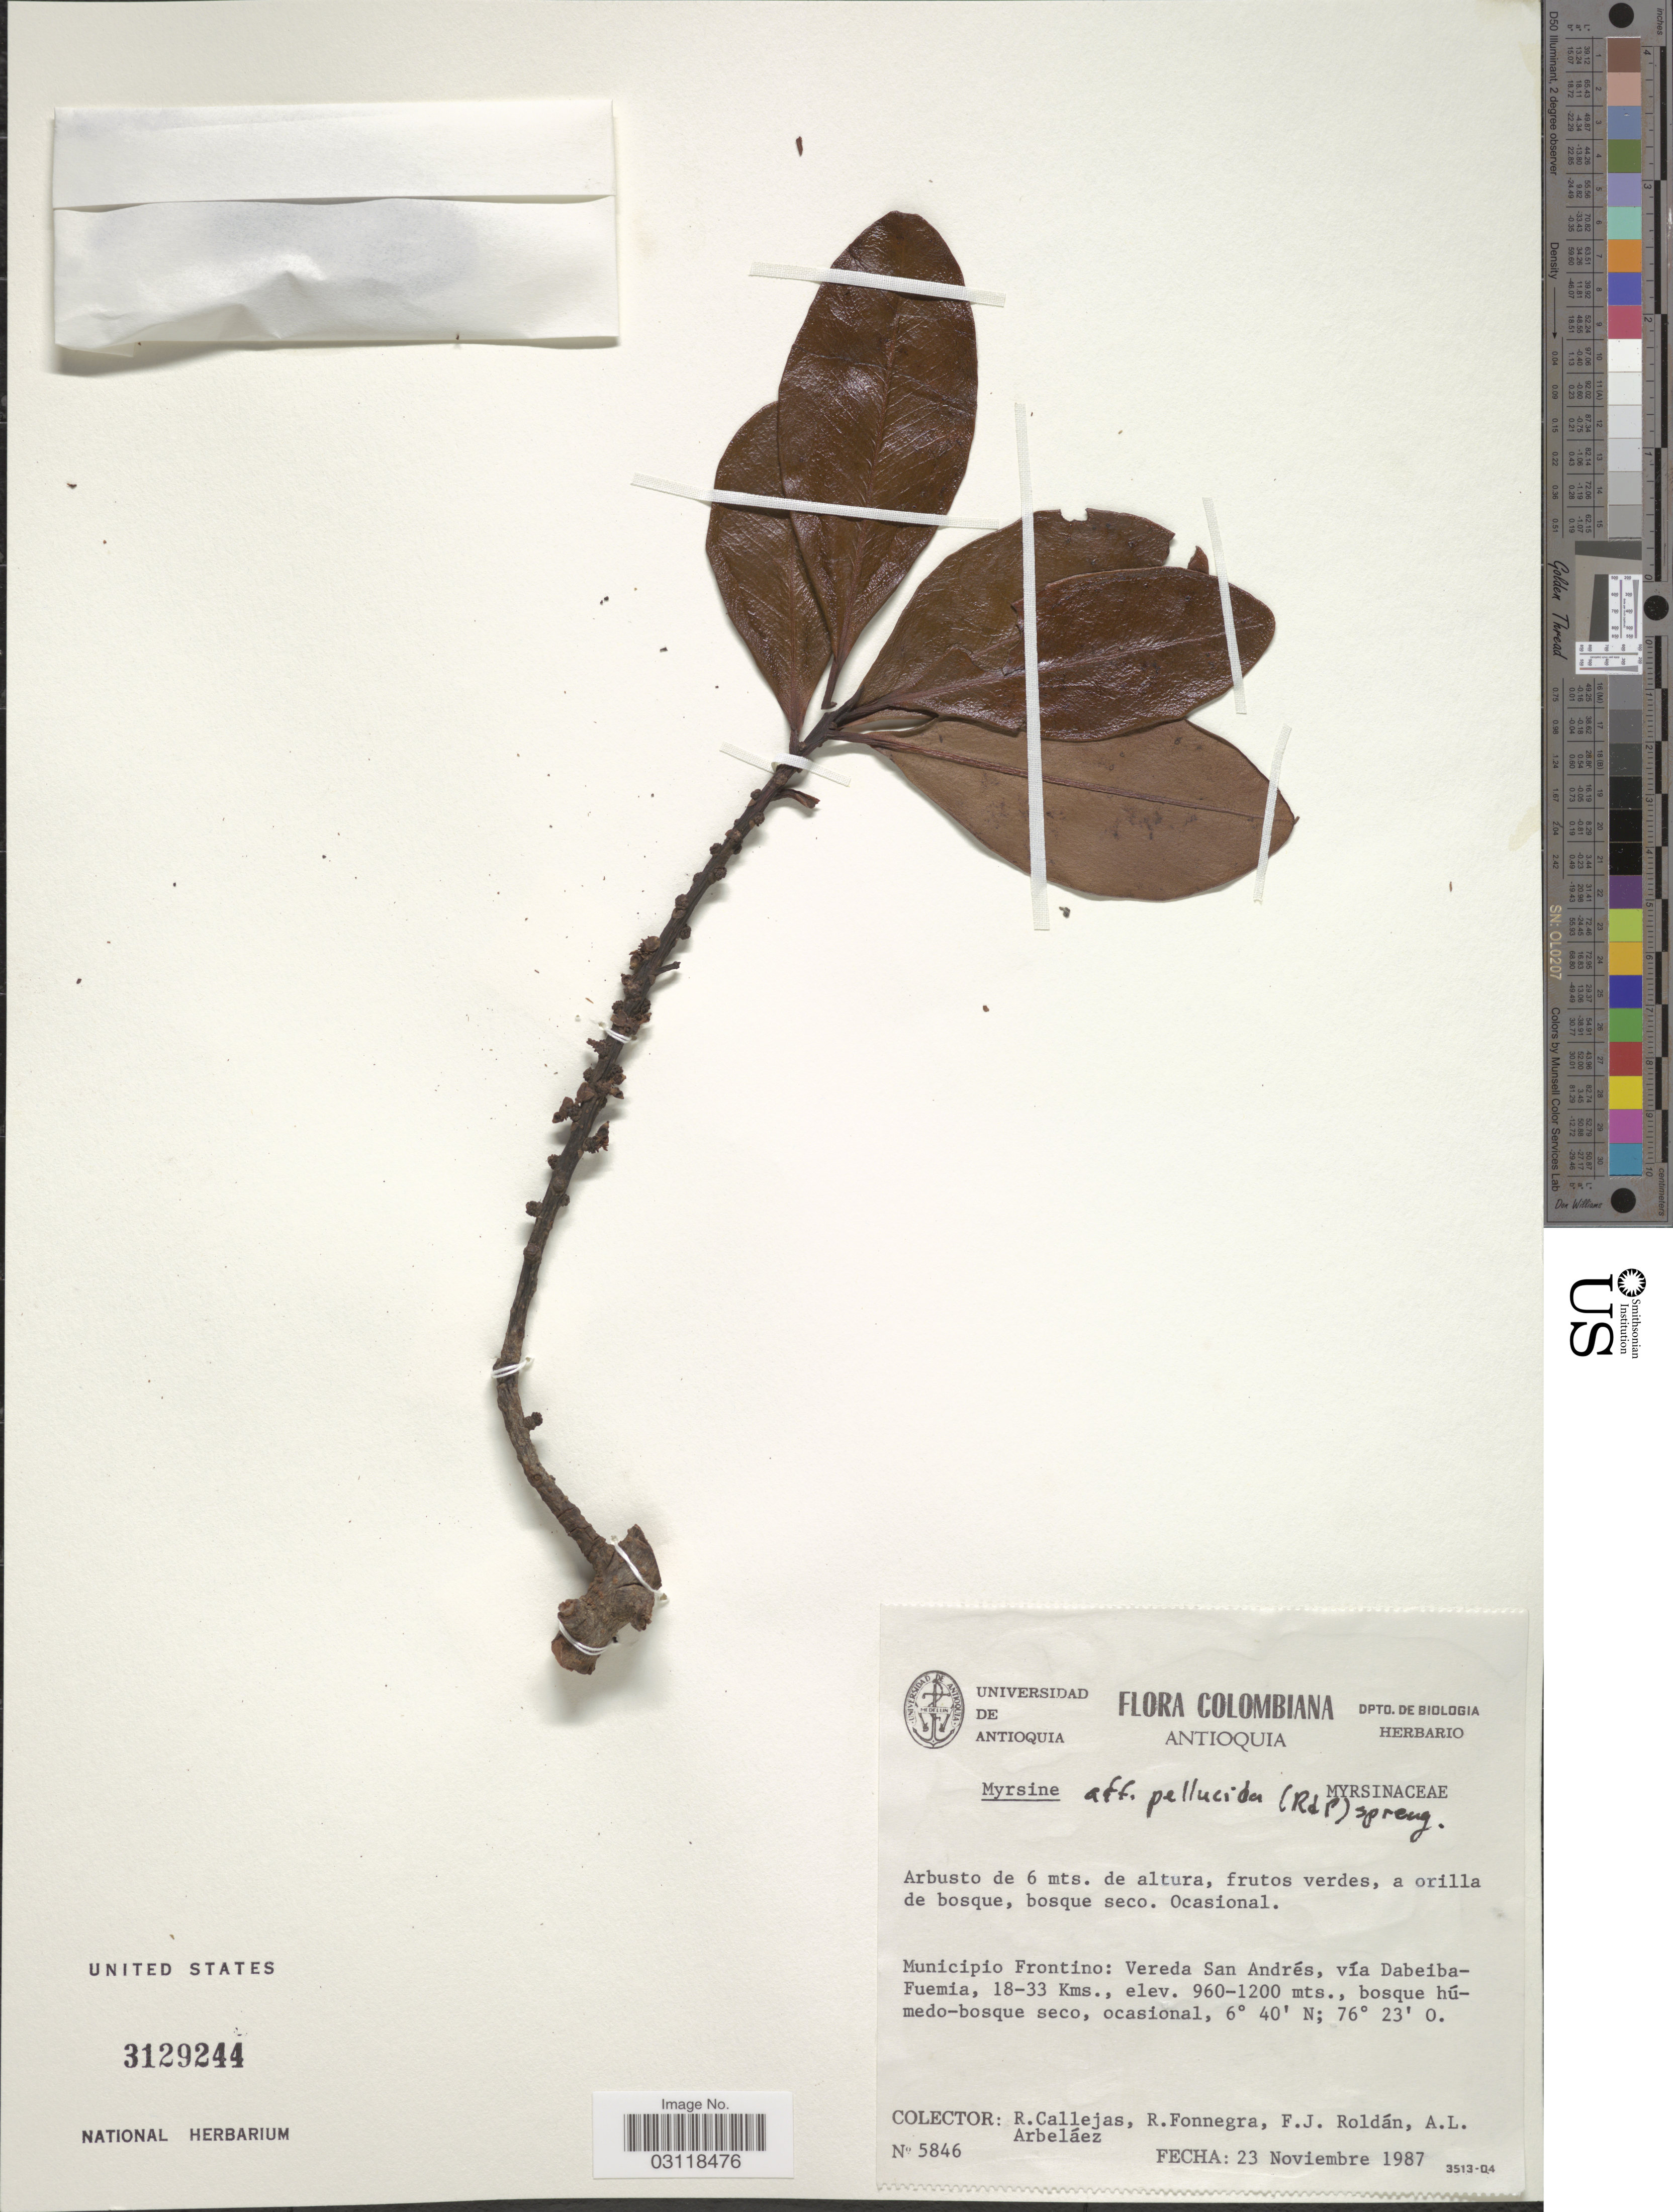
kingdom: Plantae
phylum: Tracheophyta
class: Magnoliopsida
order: Ericales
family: Primulaceae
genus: Rapanea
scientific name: Rapanea pellucida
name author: (Ruiz & Pav.) Mez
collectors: R. Callejas, R. Fonnegra, F. J. Roldán & A. Arbeláez Alvarez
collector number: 5846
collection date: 1987-11-23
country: Colombia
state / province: Antioquia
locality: Municipio Frontino: Vereda San Andrés, vía Dabeiba-Fuemia, 18-33 Kms.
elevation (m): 960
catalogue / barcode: US 3129244